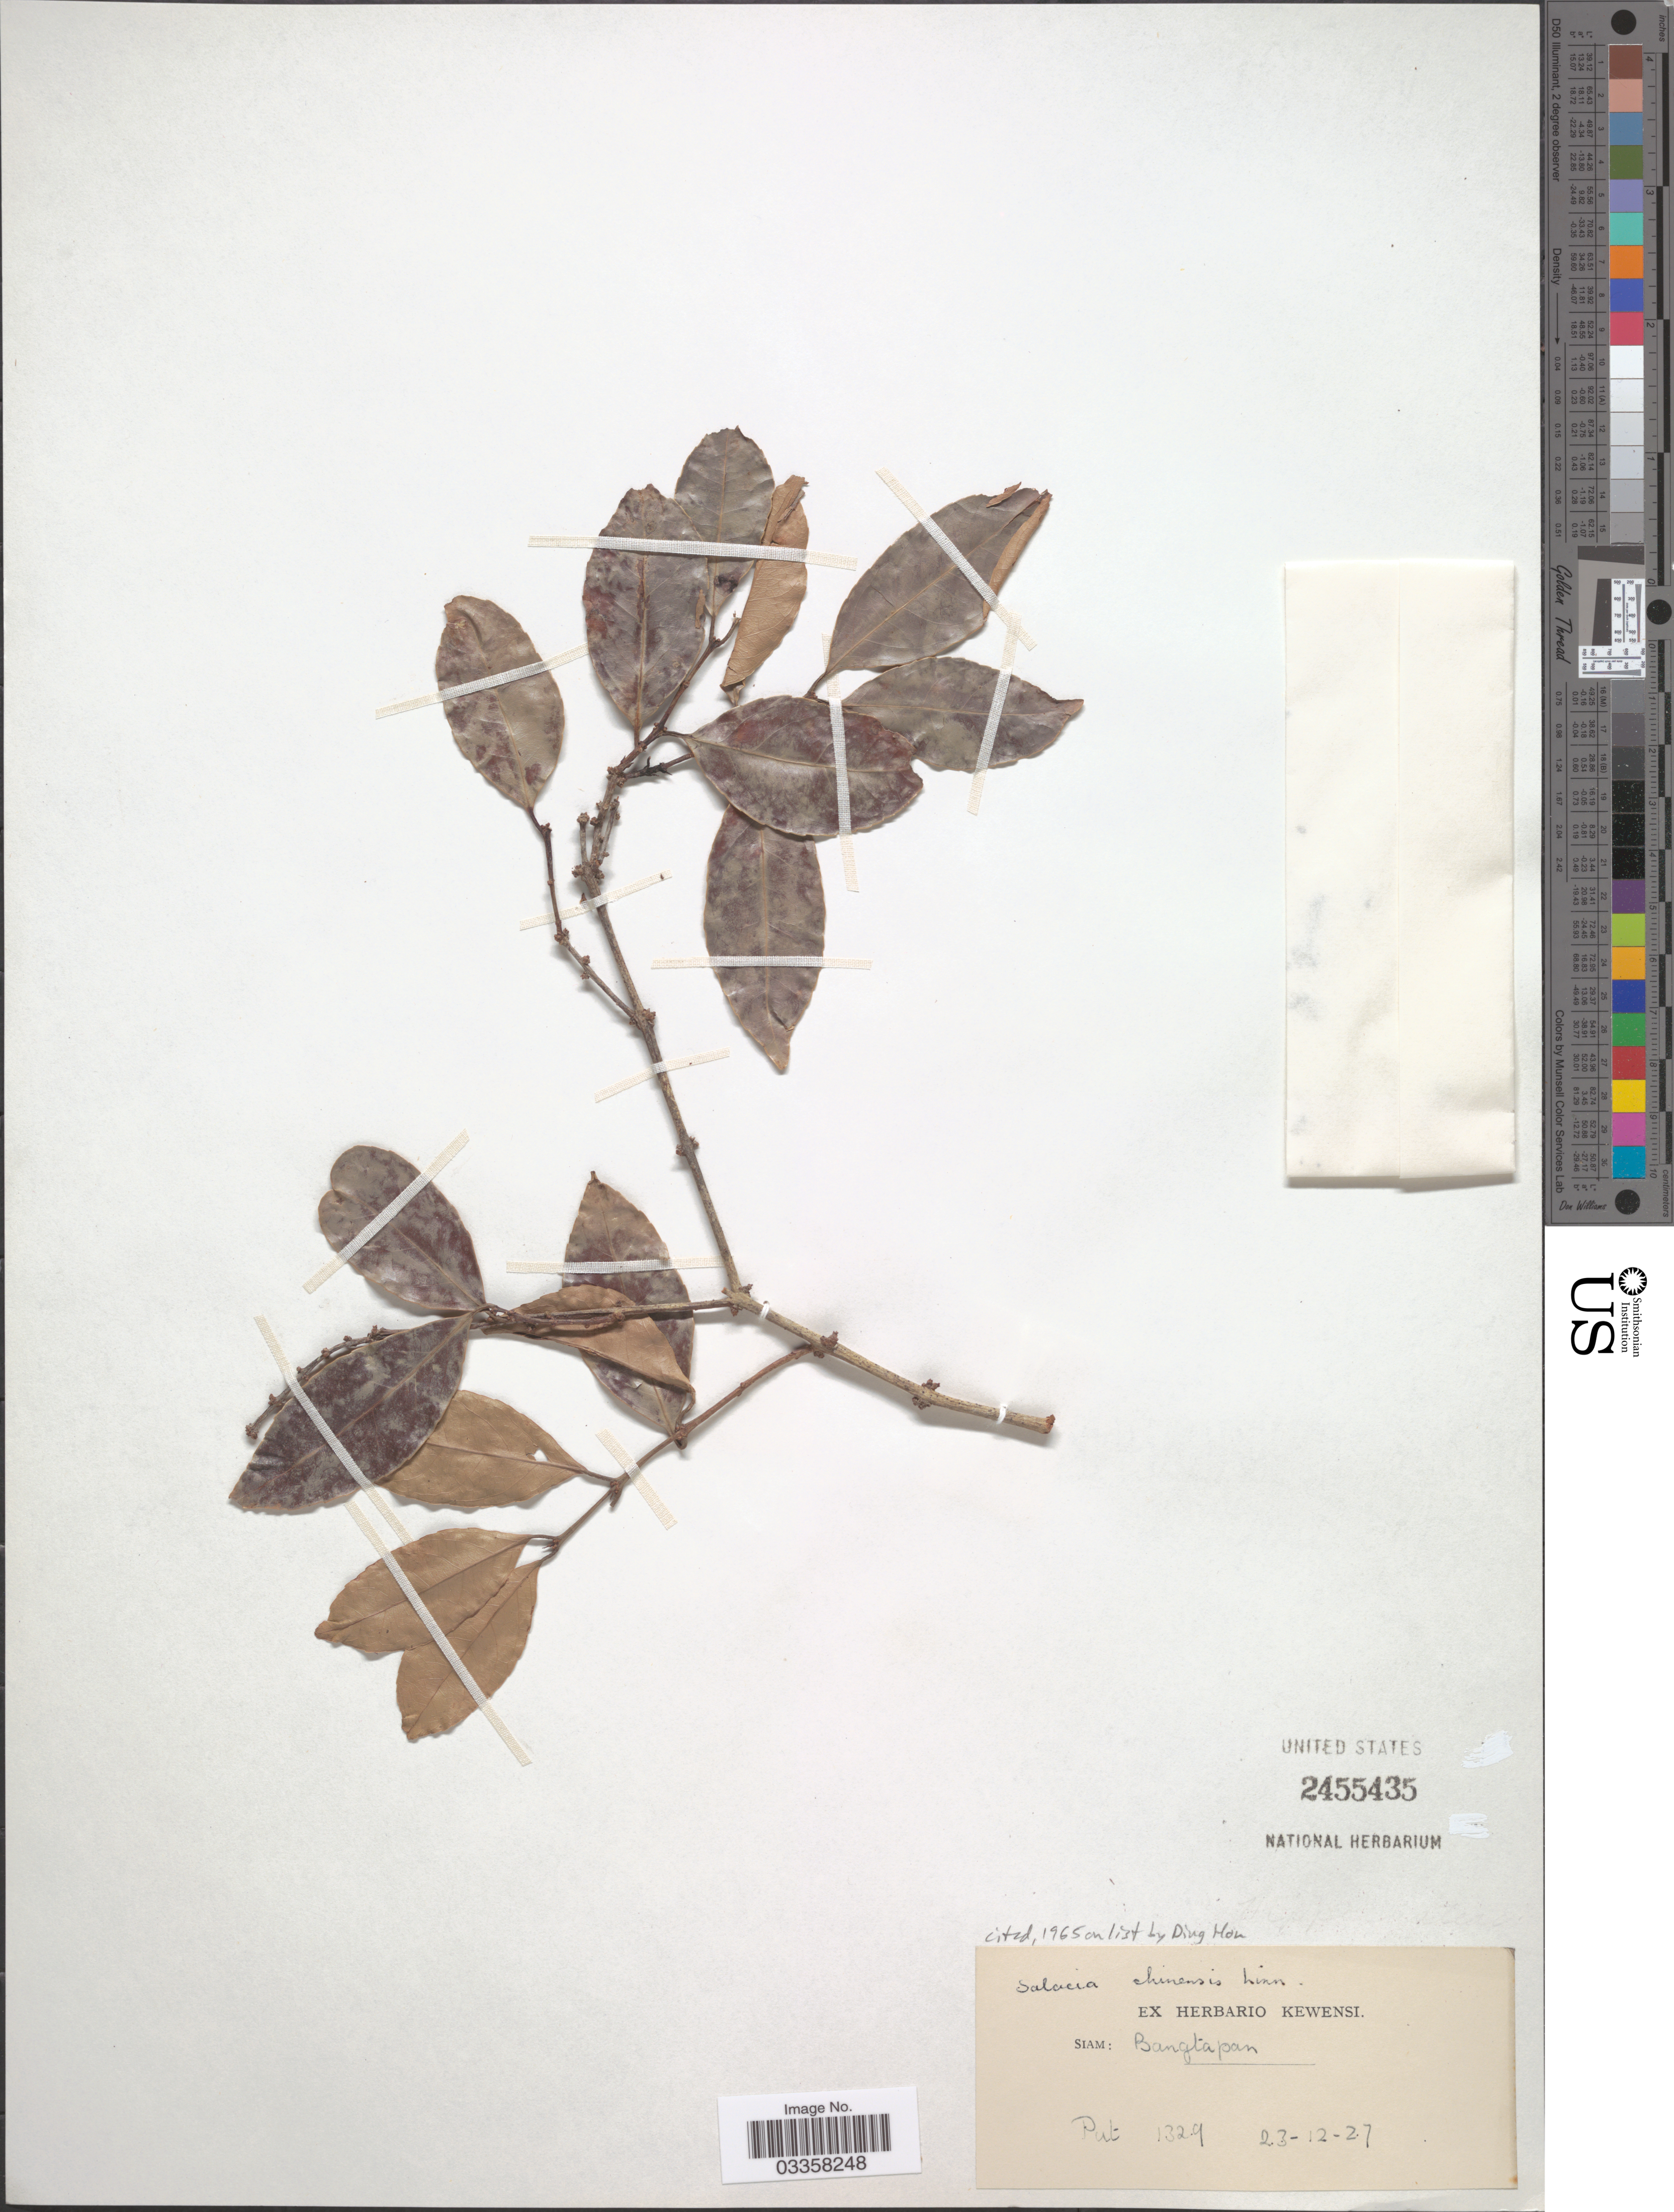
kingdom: Plantae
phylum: Tracheophyta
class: Magnoliopsida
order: Celastrales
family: Celastraceae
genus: Salacia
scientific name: Salacia chinensis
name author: L.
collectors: -. Put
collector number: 1329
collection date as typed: Transcribed d/m/y: 23/12/27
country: Thailand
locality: Siam: Bangtapan.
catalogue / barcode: US 2455435